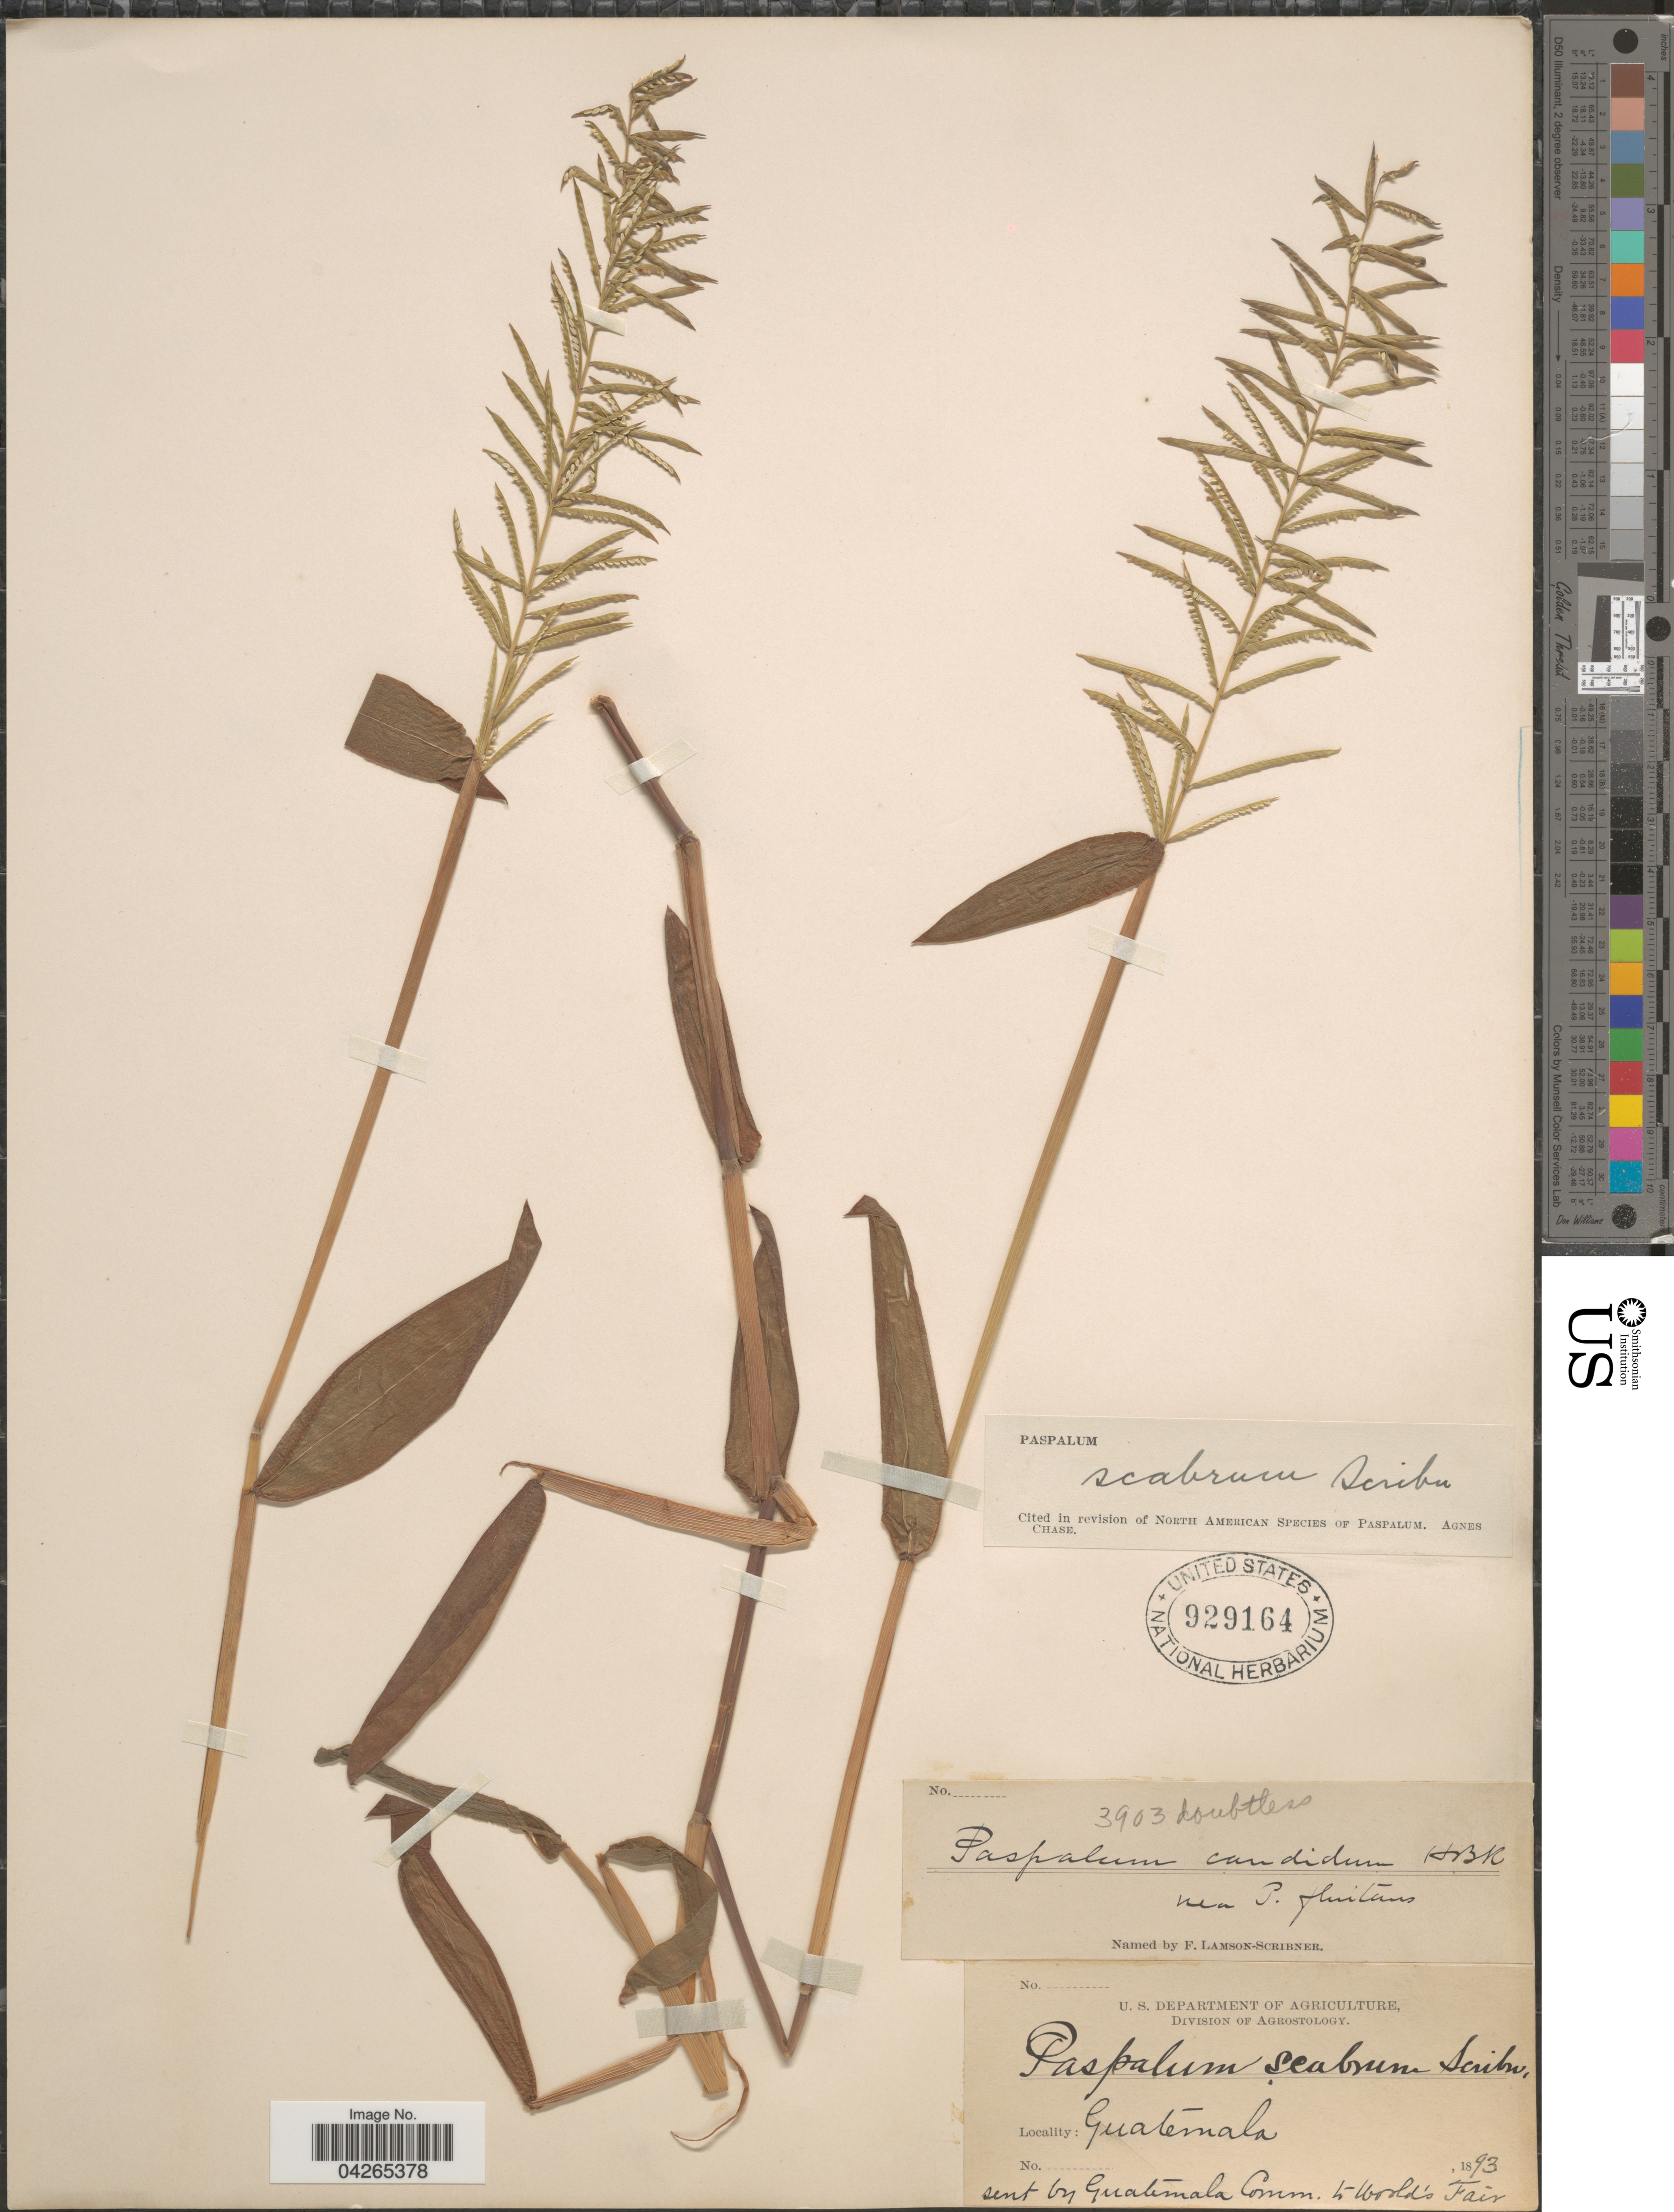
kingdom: Plantae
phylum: Tracheophyta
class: Liliopsida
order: Poales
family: Poaceae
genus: Paspalum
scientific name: Paspalum candidum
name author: (Humb. & Bonpl. ex Fleugge) Kunth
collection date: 1893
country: Guatemala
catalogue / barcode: US 929164